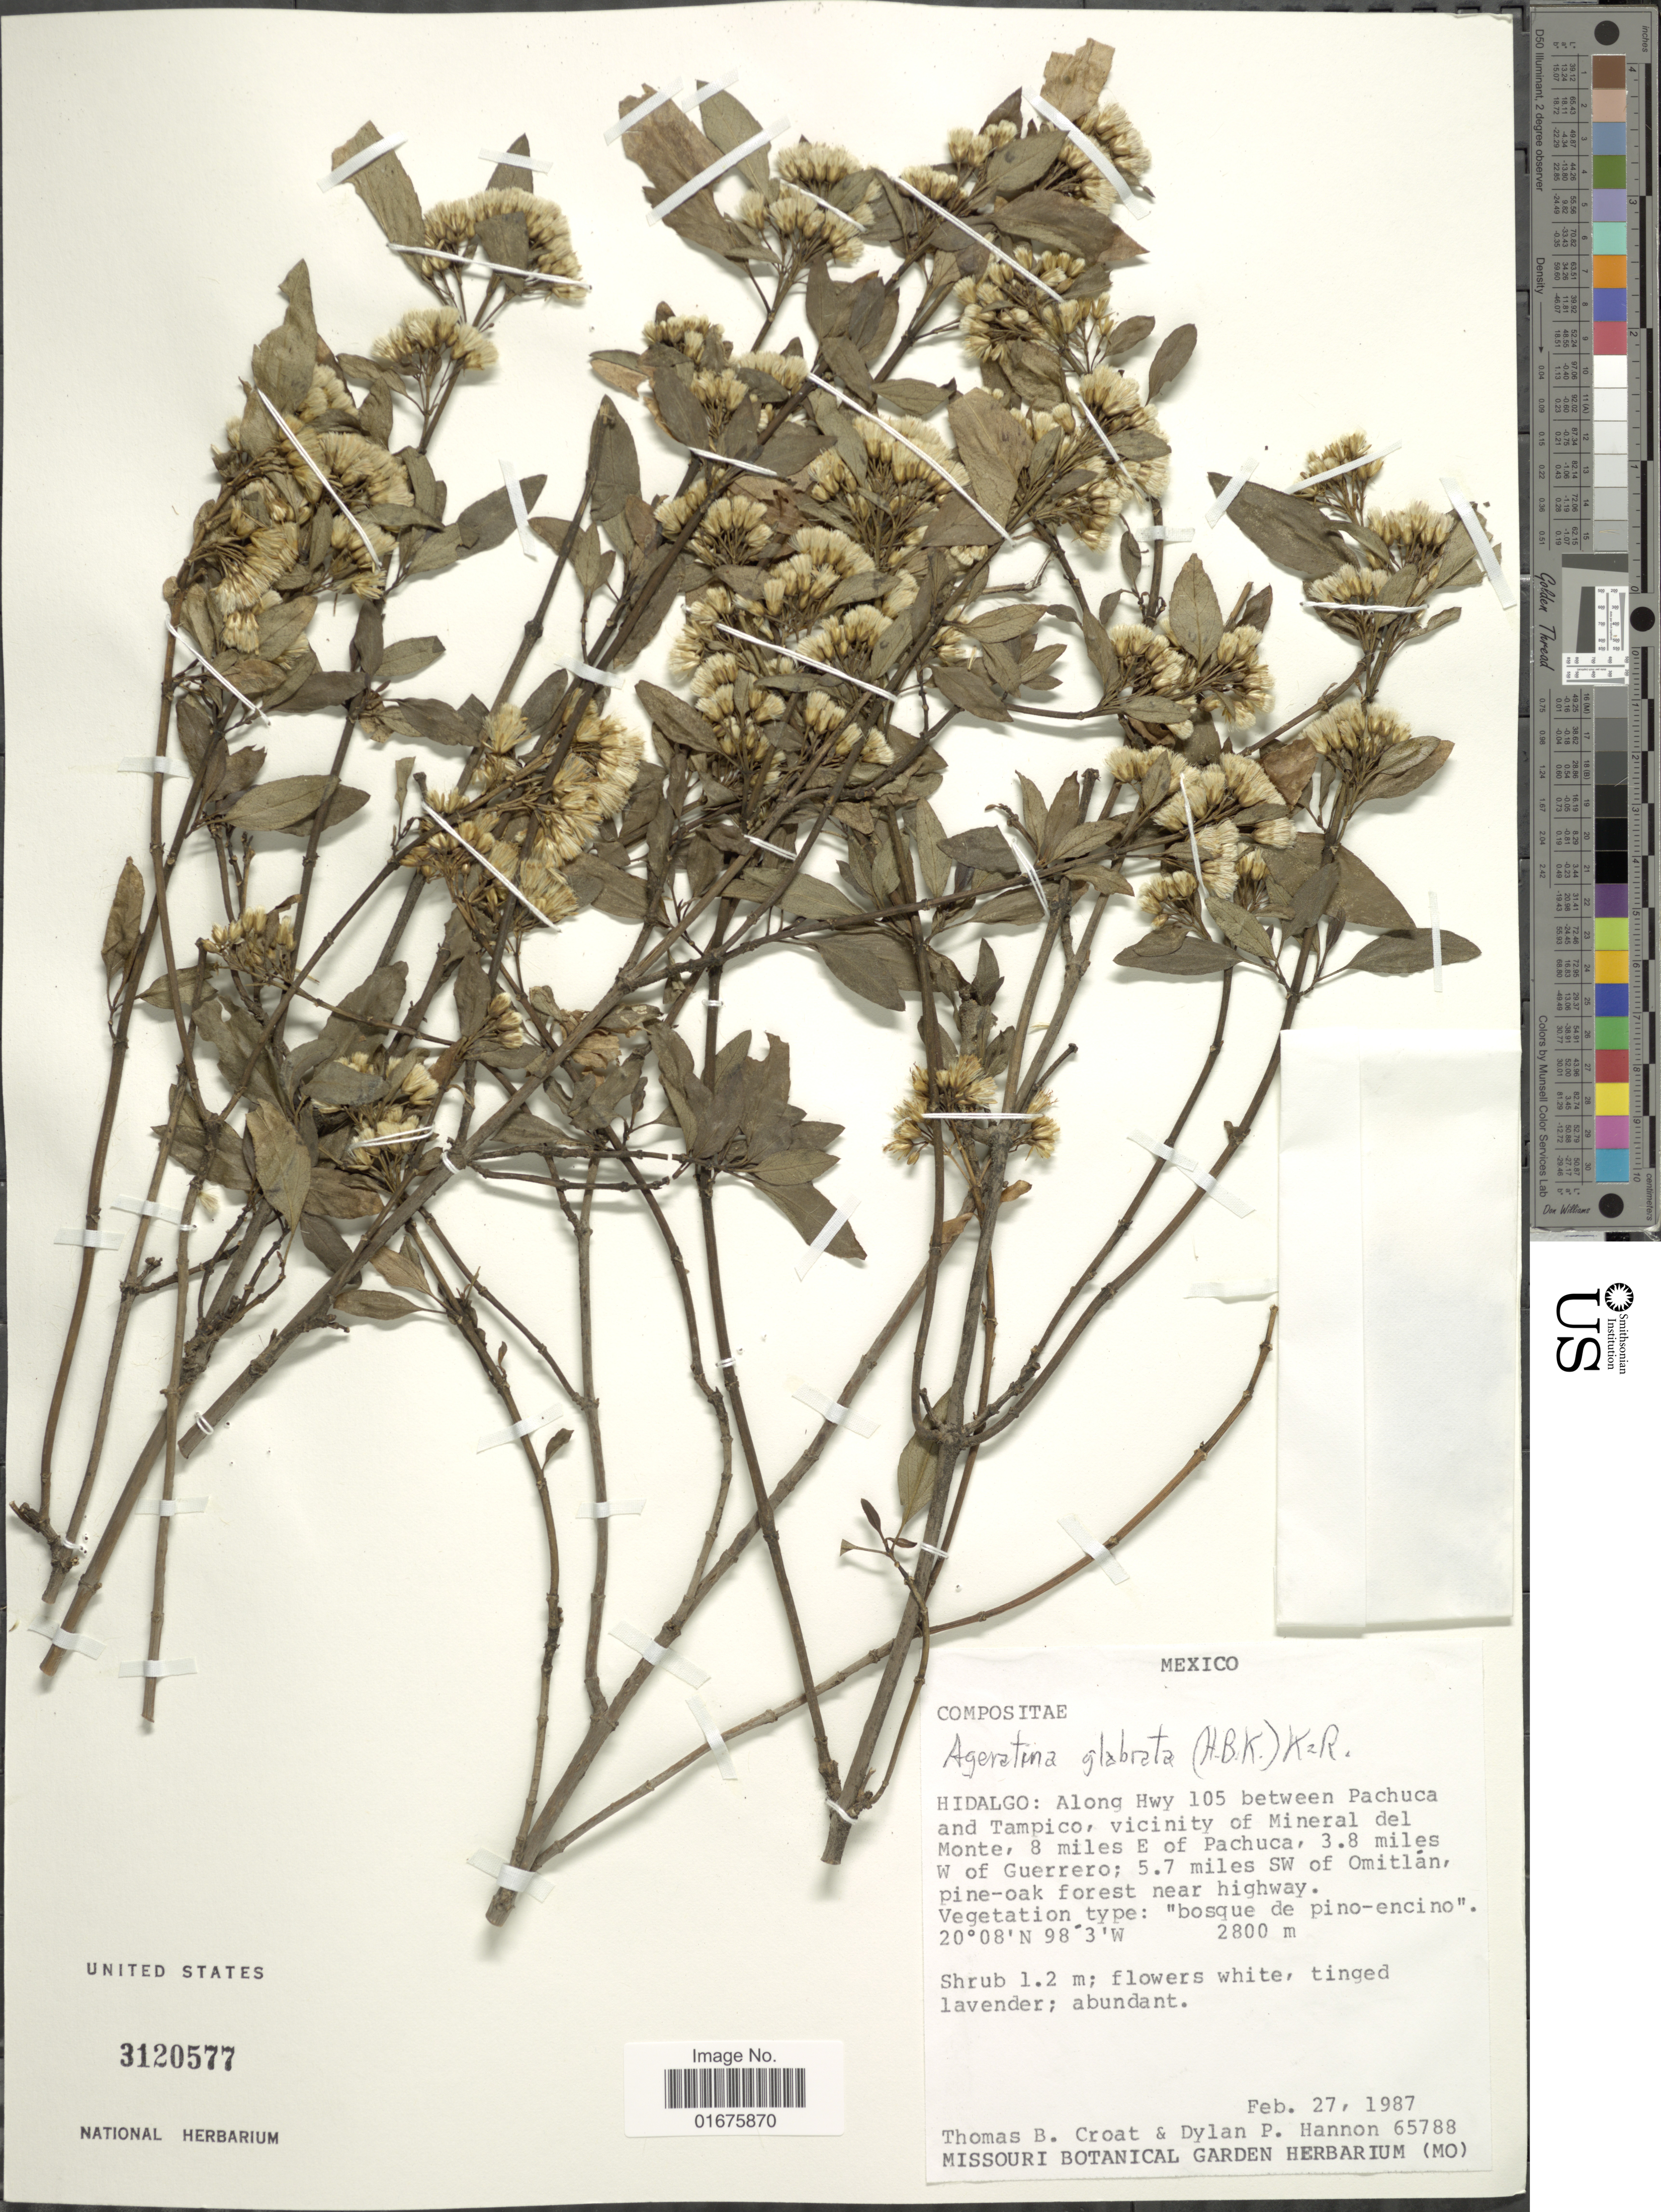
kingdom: Plantae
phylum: Tracheophyta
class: Magnoliopsida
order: Asterales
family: Asteraceae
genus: Ageratina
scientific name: Ageratina glabrata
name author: (Kunth) R.M. King & H. Rob.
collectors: T. B. Croat & D. Hannon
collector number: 65788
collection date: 1987-02-27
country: Mexico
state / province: Hidalgo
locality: Along Hwy 105 between Pachuca and Tampico, vicinity of Mineral del Monte, 8 miles E of Pachuca, 3.8 miles W of Guerrero; 5.7 miles SW of Omitlan, pine-oak forest near highway.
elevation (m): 2800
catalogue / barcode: US 3120577